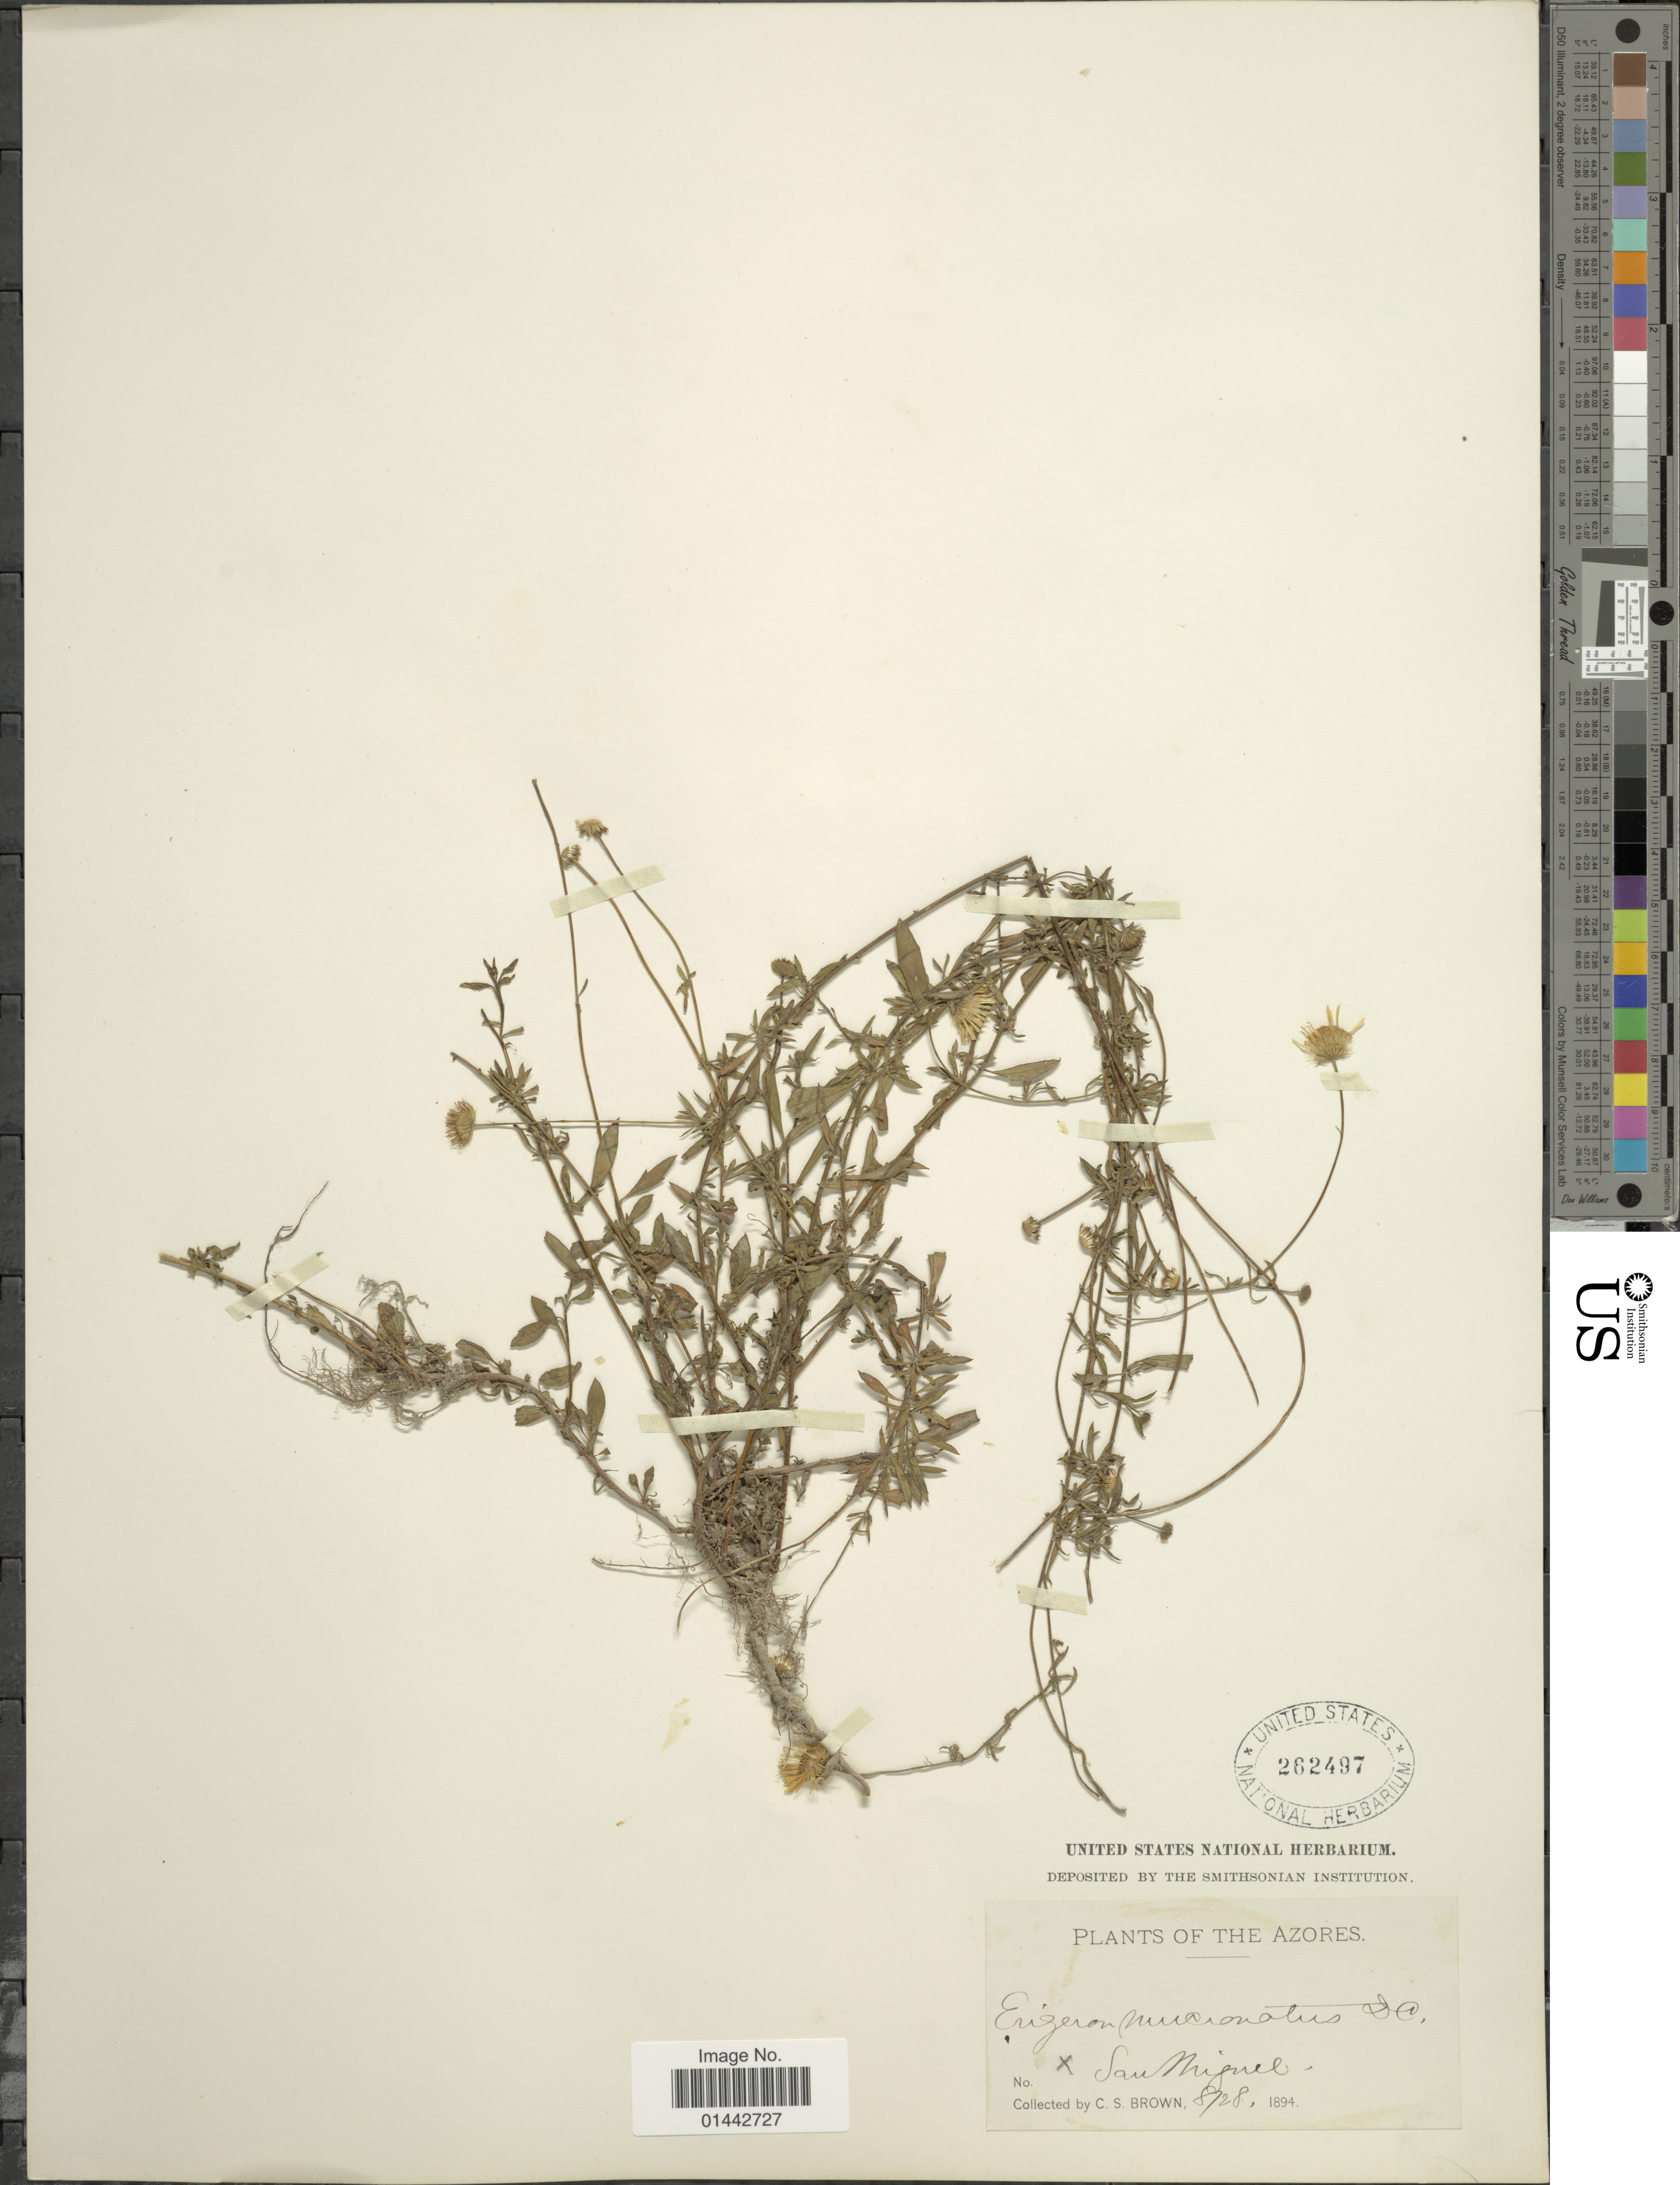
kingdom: Plantae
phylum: Tracheophyta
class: Magnoliopsida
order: Asterales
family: Asteraceae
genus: Erigeron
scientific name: Erigeron karvinskianus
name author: DC.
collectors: C. S. Brown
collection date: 1894-08-28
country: Portugal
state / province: Azores (Aut. Reg.)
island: São Miguel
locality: San Miguel.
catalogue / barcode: US 262497